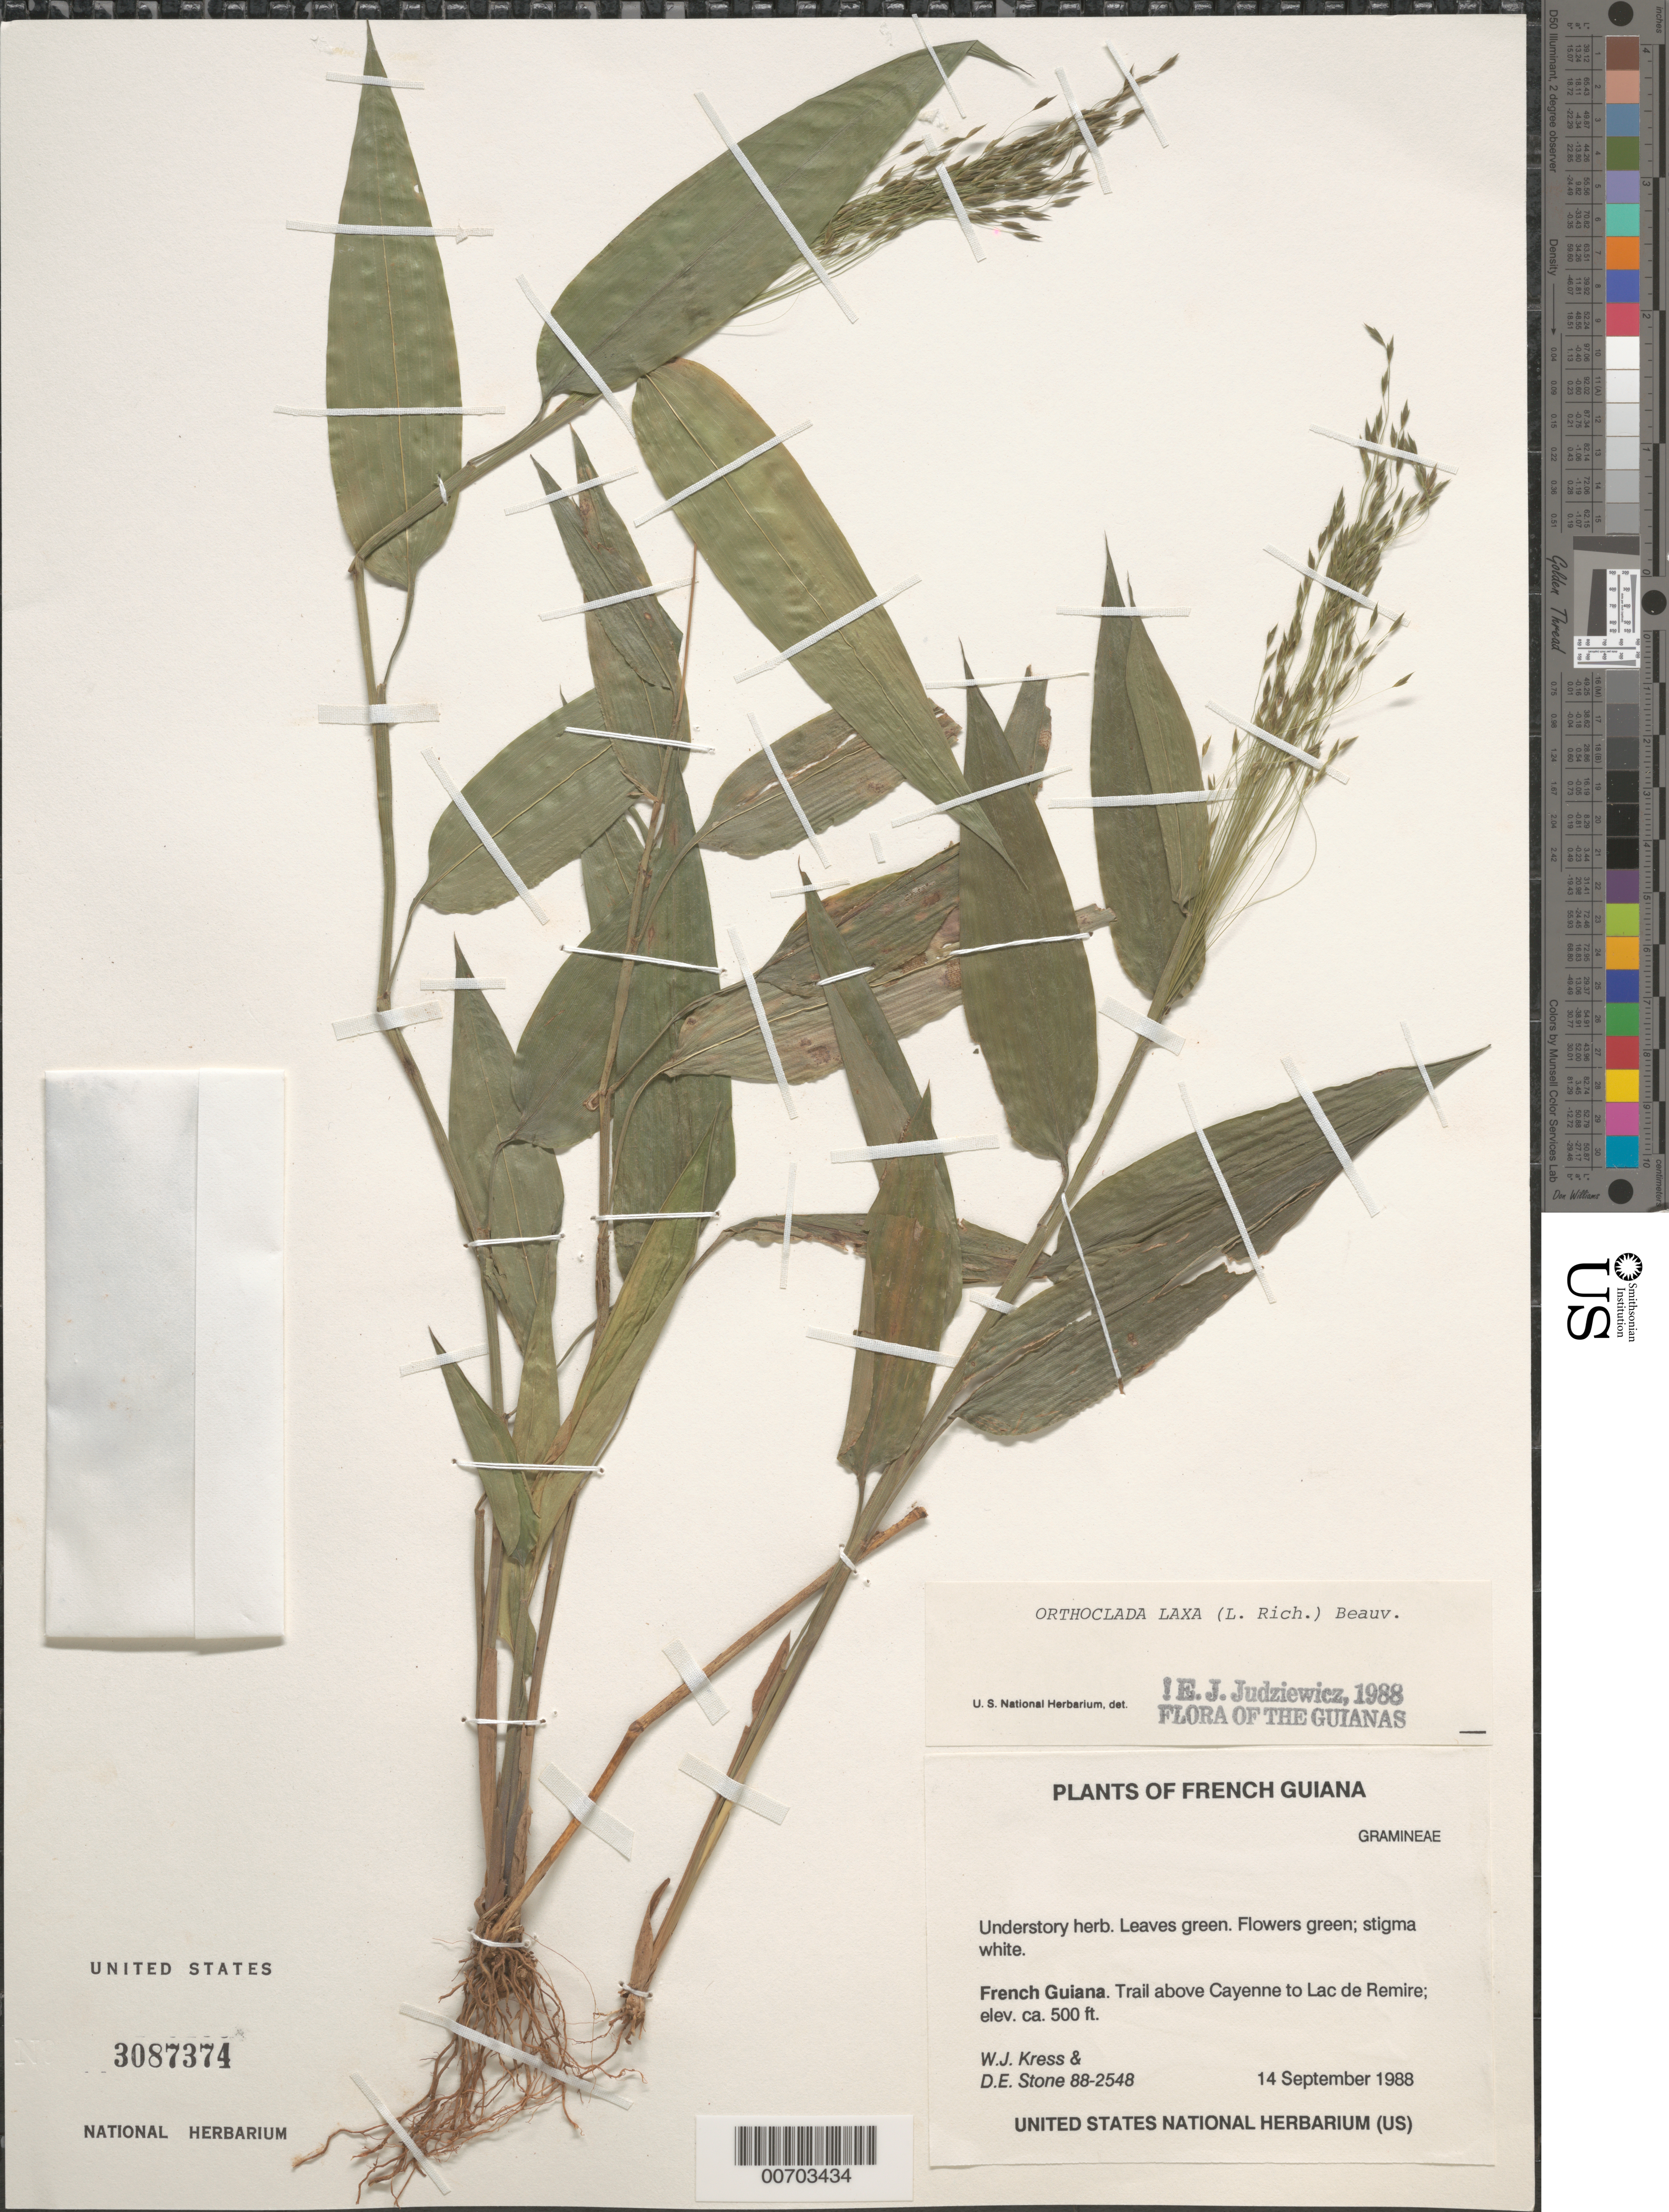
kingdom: Plantae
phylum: Tracheophyta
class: Liliopsida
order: Poales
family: Poaceae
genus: Orthoclada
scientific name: Orthoclada laxa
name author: P. Beauv.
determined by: Judziewicz, E. J.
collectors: W. J. Kress & D. E. Stone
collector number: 88 2548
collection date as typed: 14-Sep-88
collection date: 1988-09-14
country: French Guiana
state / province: Cayenne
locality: Cayenne, trail to Lac de Remire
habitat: Understory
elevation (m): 15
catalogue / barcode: US 3087374